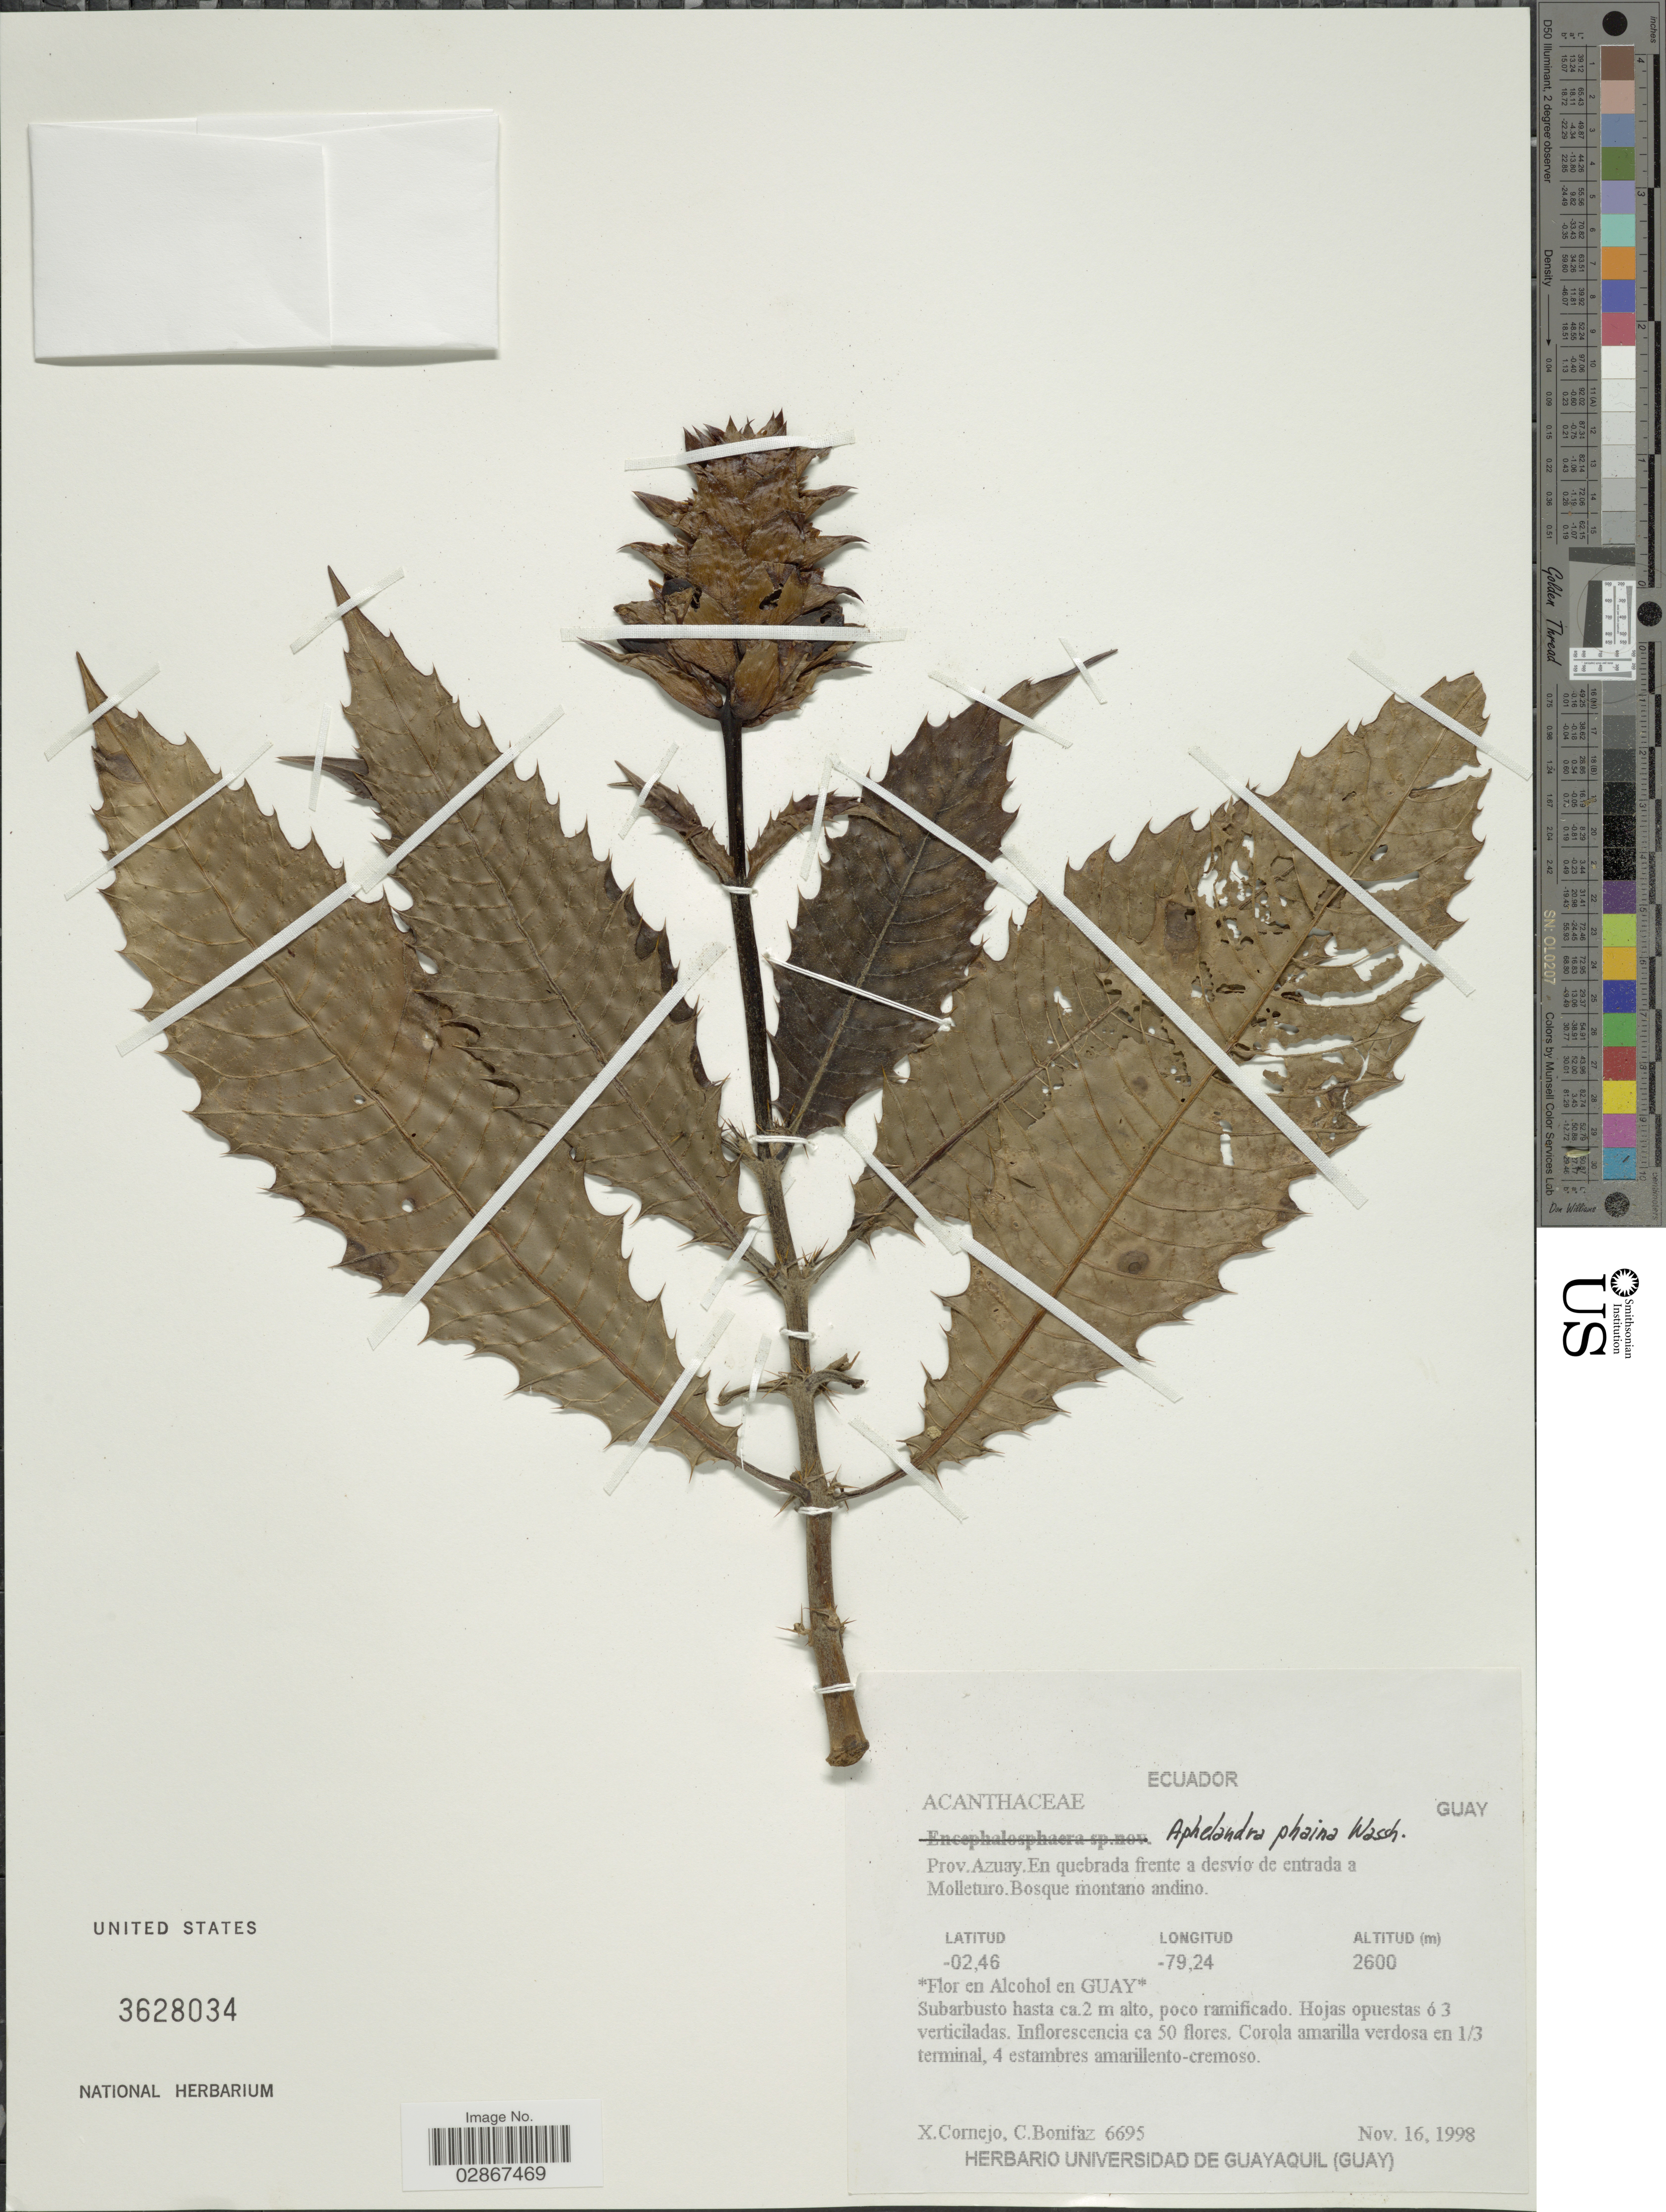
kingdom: Plantae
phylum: Tracheophyta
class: Magnoliopsida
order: Lamiales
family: Acanthaceae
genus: Aphelandra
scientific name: Aphelandra phaina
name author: Wassh.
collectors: X. F. Cornejo & C. Bonifaz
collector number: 6695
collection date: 1998-11-16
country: Ecuador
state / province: Azuay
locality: En quebrada frente a devsío de entrada a Molleturo.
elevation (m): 2600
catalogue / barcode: US 3628034